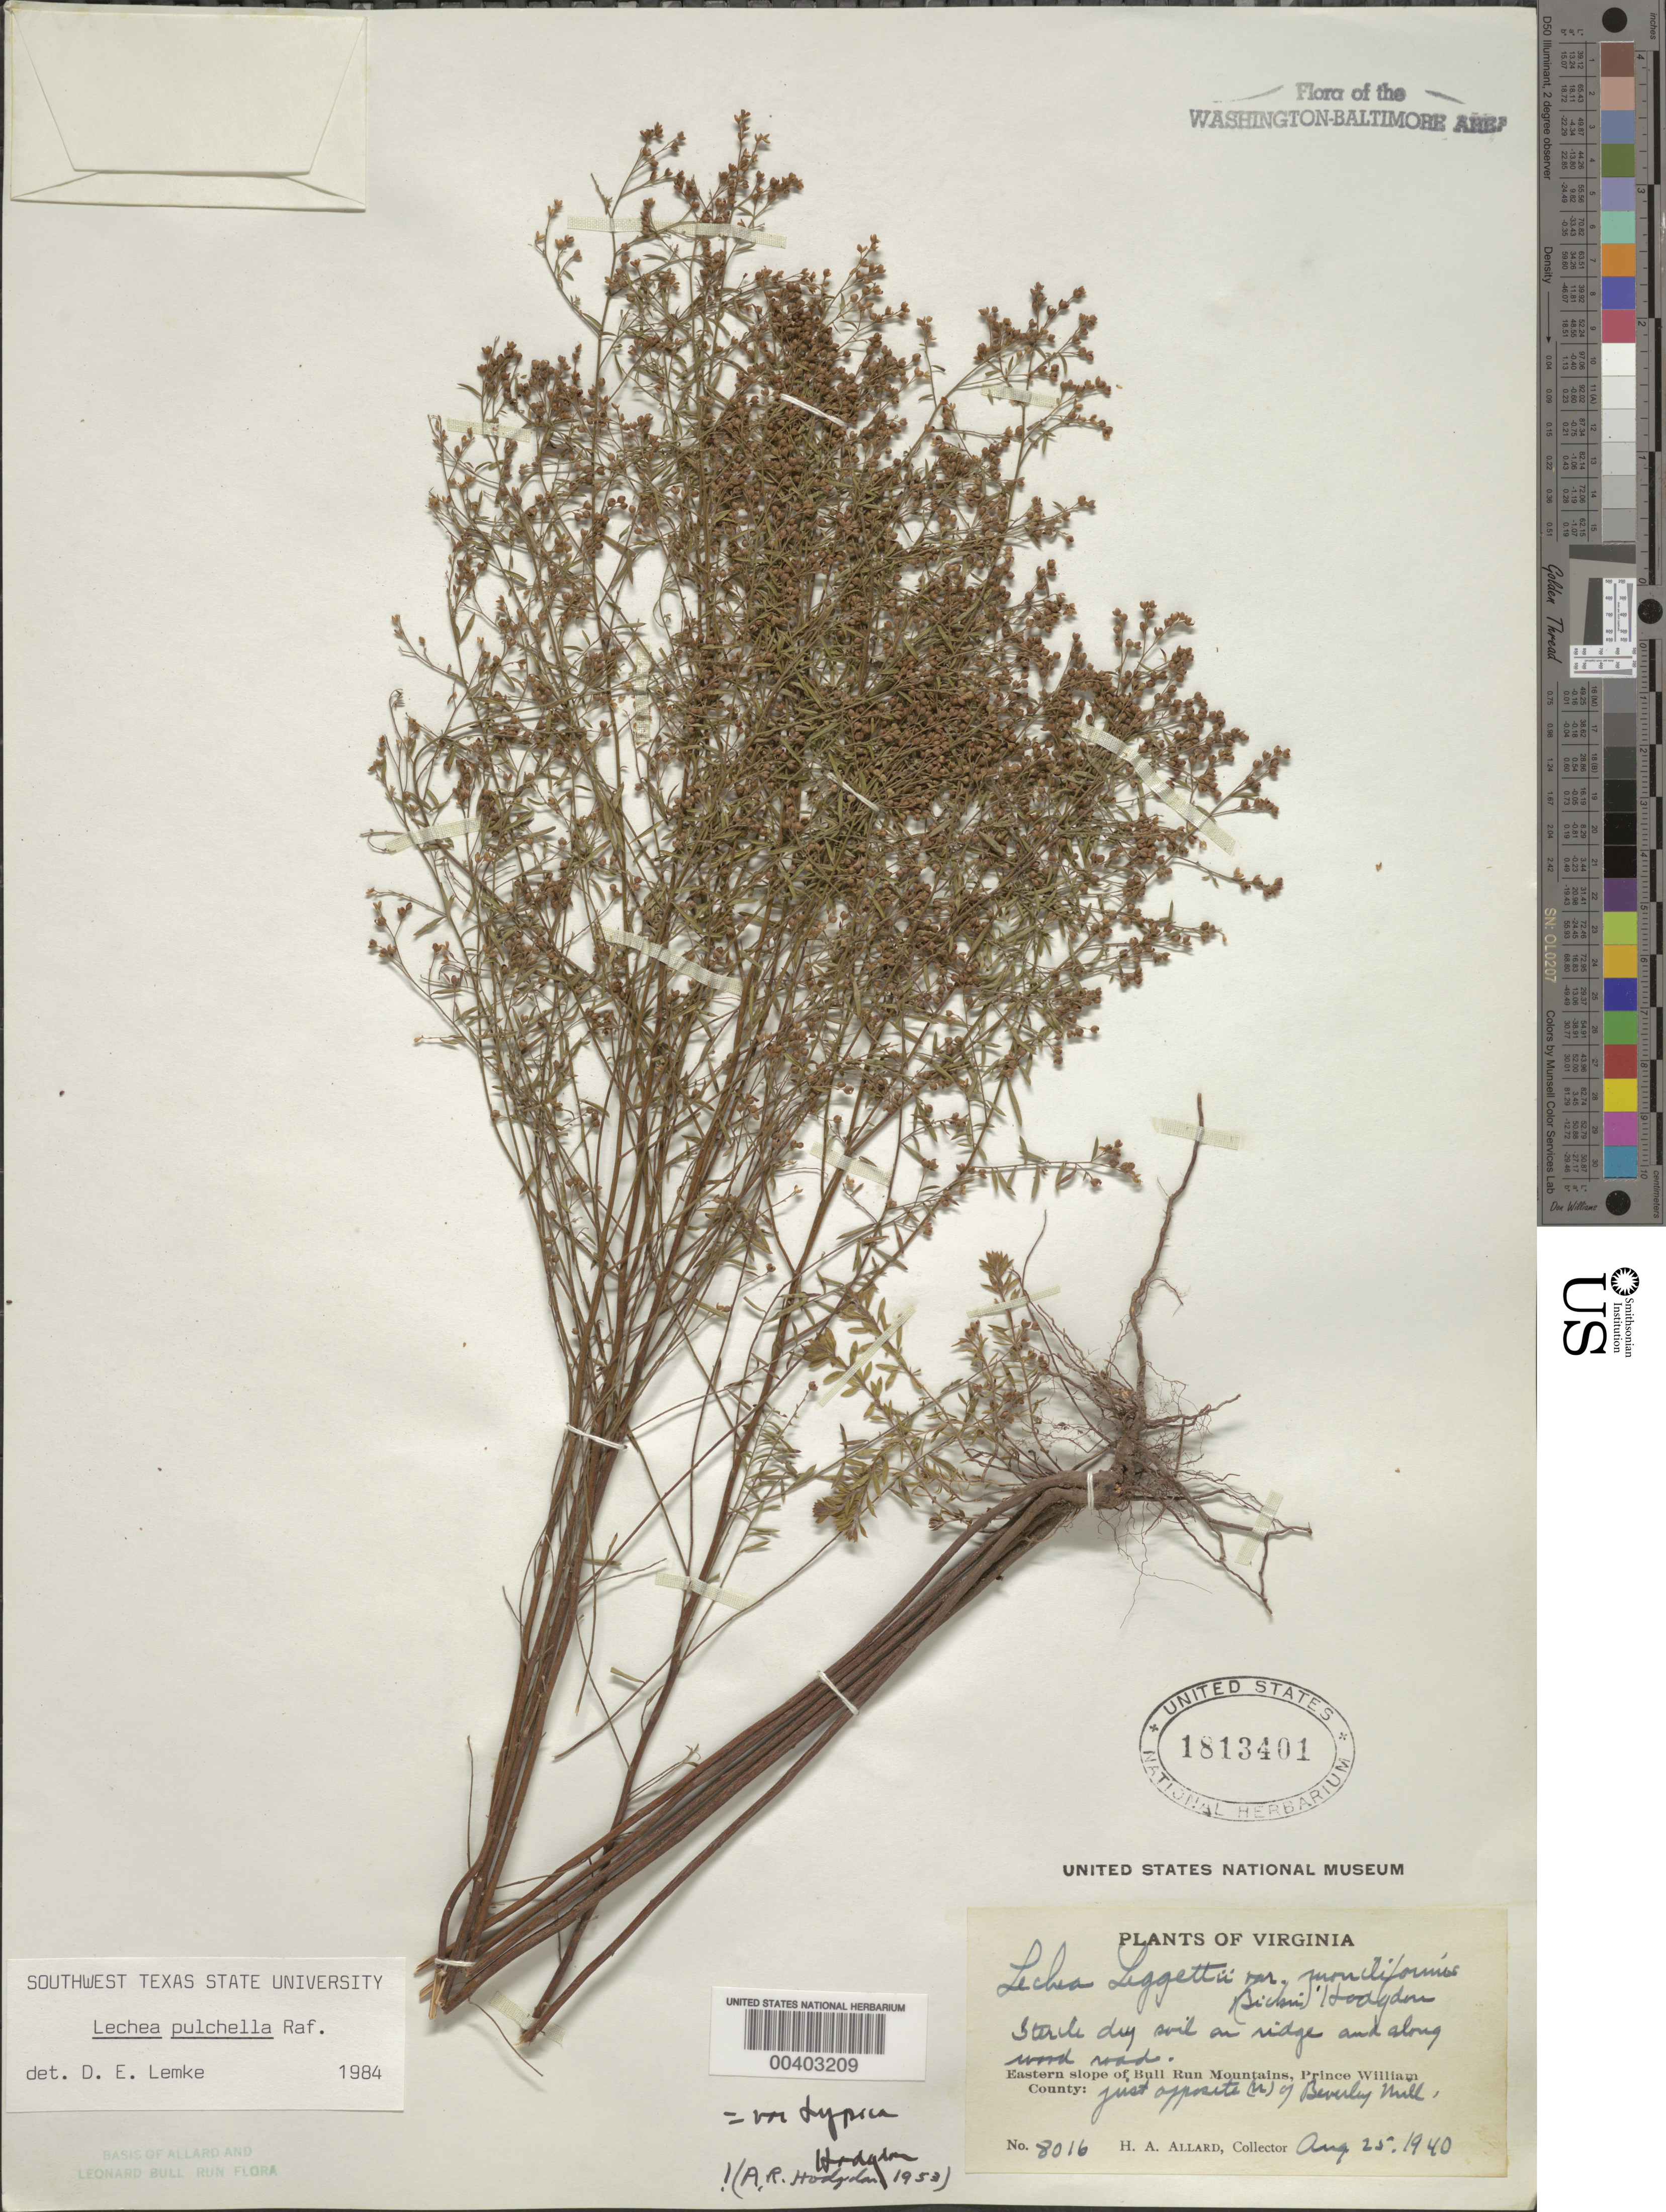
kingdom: Plantae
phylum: Tracheophyta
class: Magnoliopsida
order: Malvales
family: Cistaceae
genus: Lechea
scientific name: Lechea pulchella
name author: Raf.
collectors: H. A. Allard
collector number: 8016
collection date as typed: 25 Aug 1940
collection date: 1940-08-25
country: United States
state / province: Virginia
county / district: Prince William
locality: opposite Beverley Mill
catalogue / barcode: US 1813401